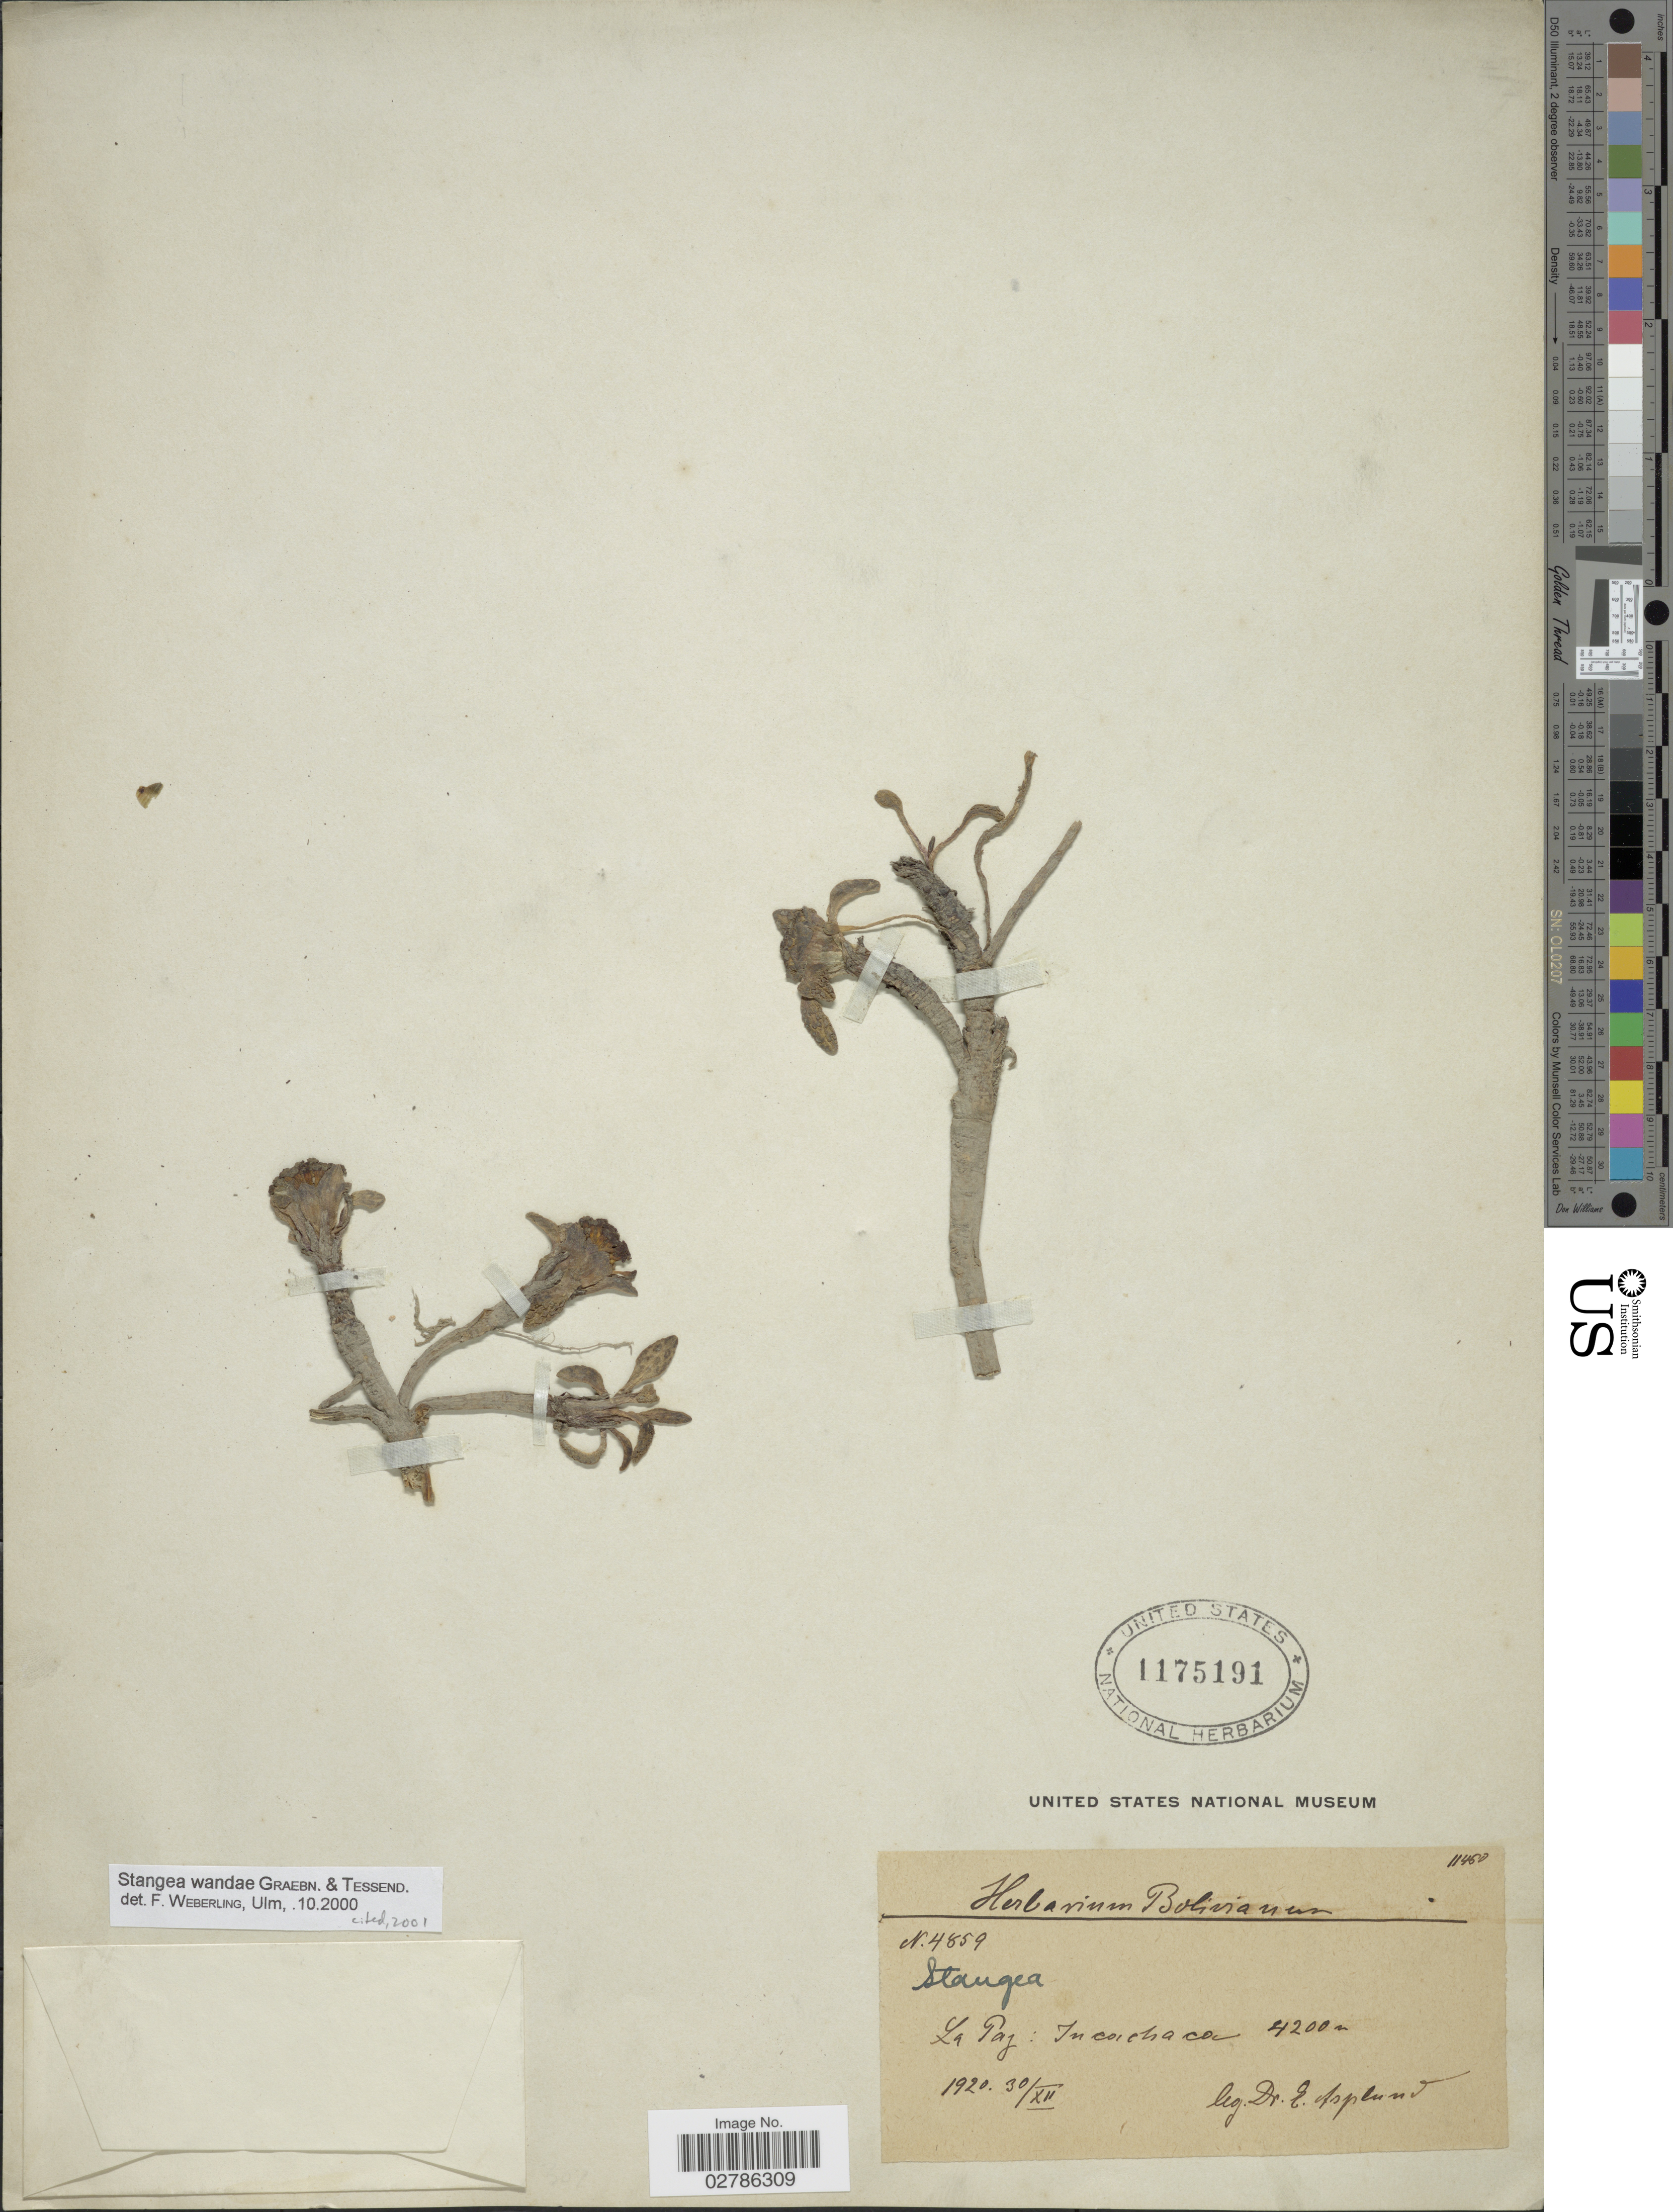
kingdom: Plantae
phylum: Tracheophyta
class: Magnoliopsida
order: Dipsacales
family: Caprifoliaceae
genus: Stangea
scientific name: Stangea wandae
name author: Graebn.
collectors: E. Asplund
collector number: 4859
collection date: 1920-12-30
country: Bolivia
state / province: La Paz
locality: Incachaca.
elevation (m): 4200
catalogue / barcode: US 1175191